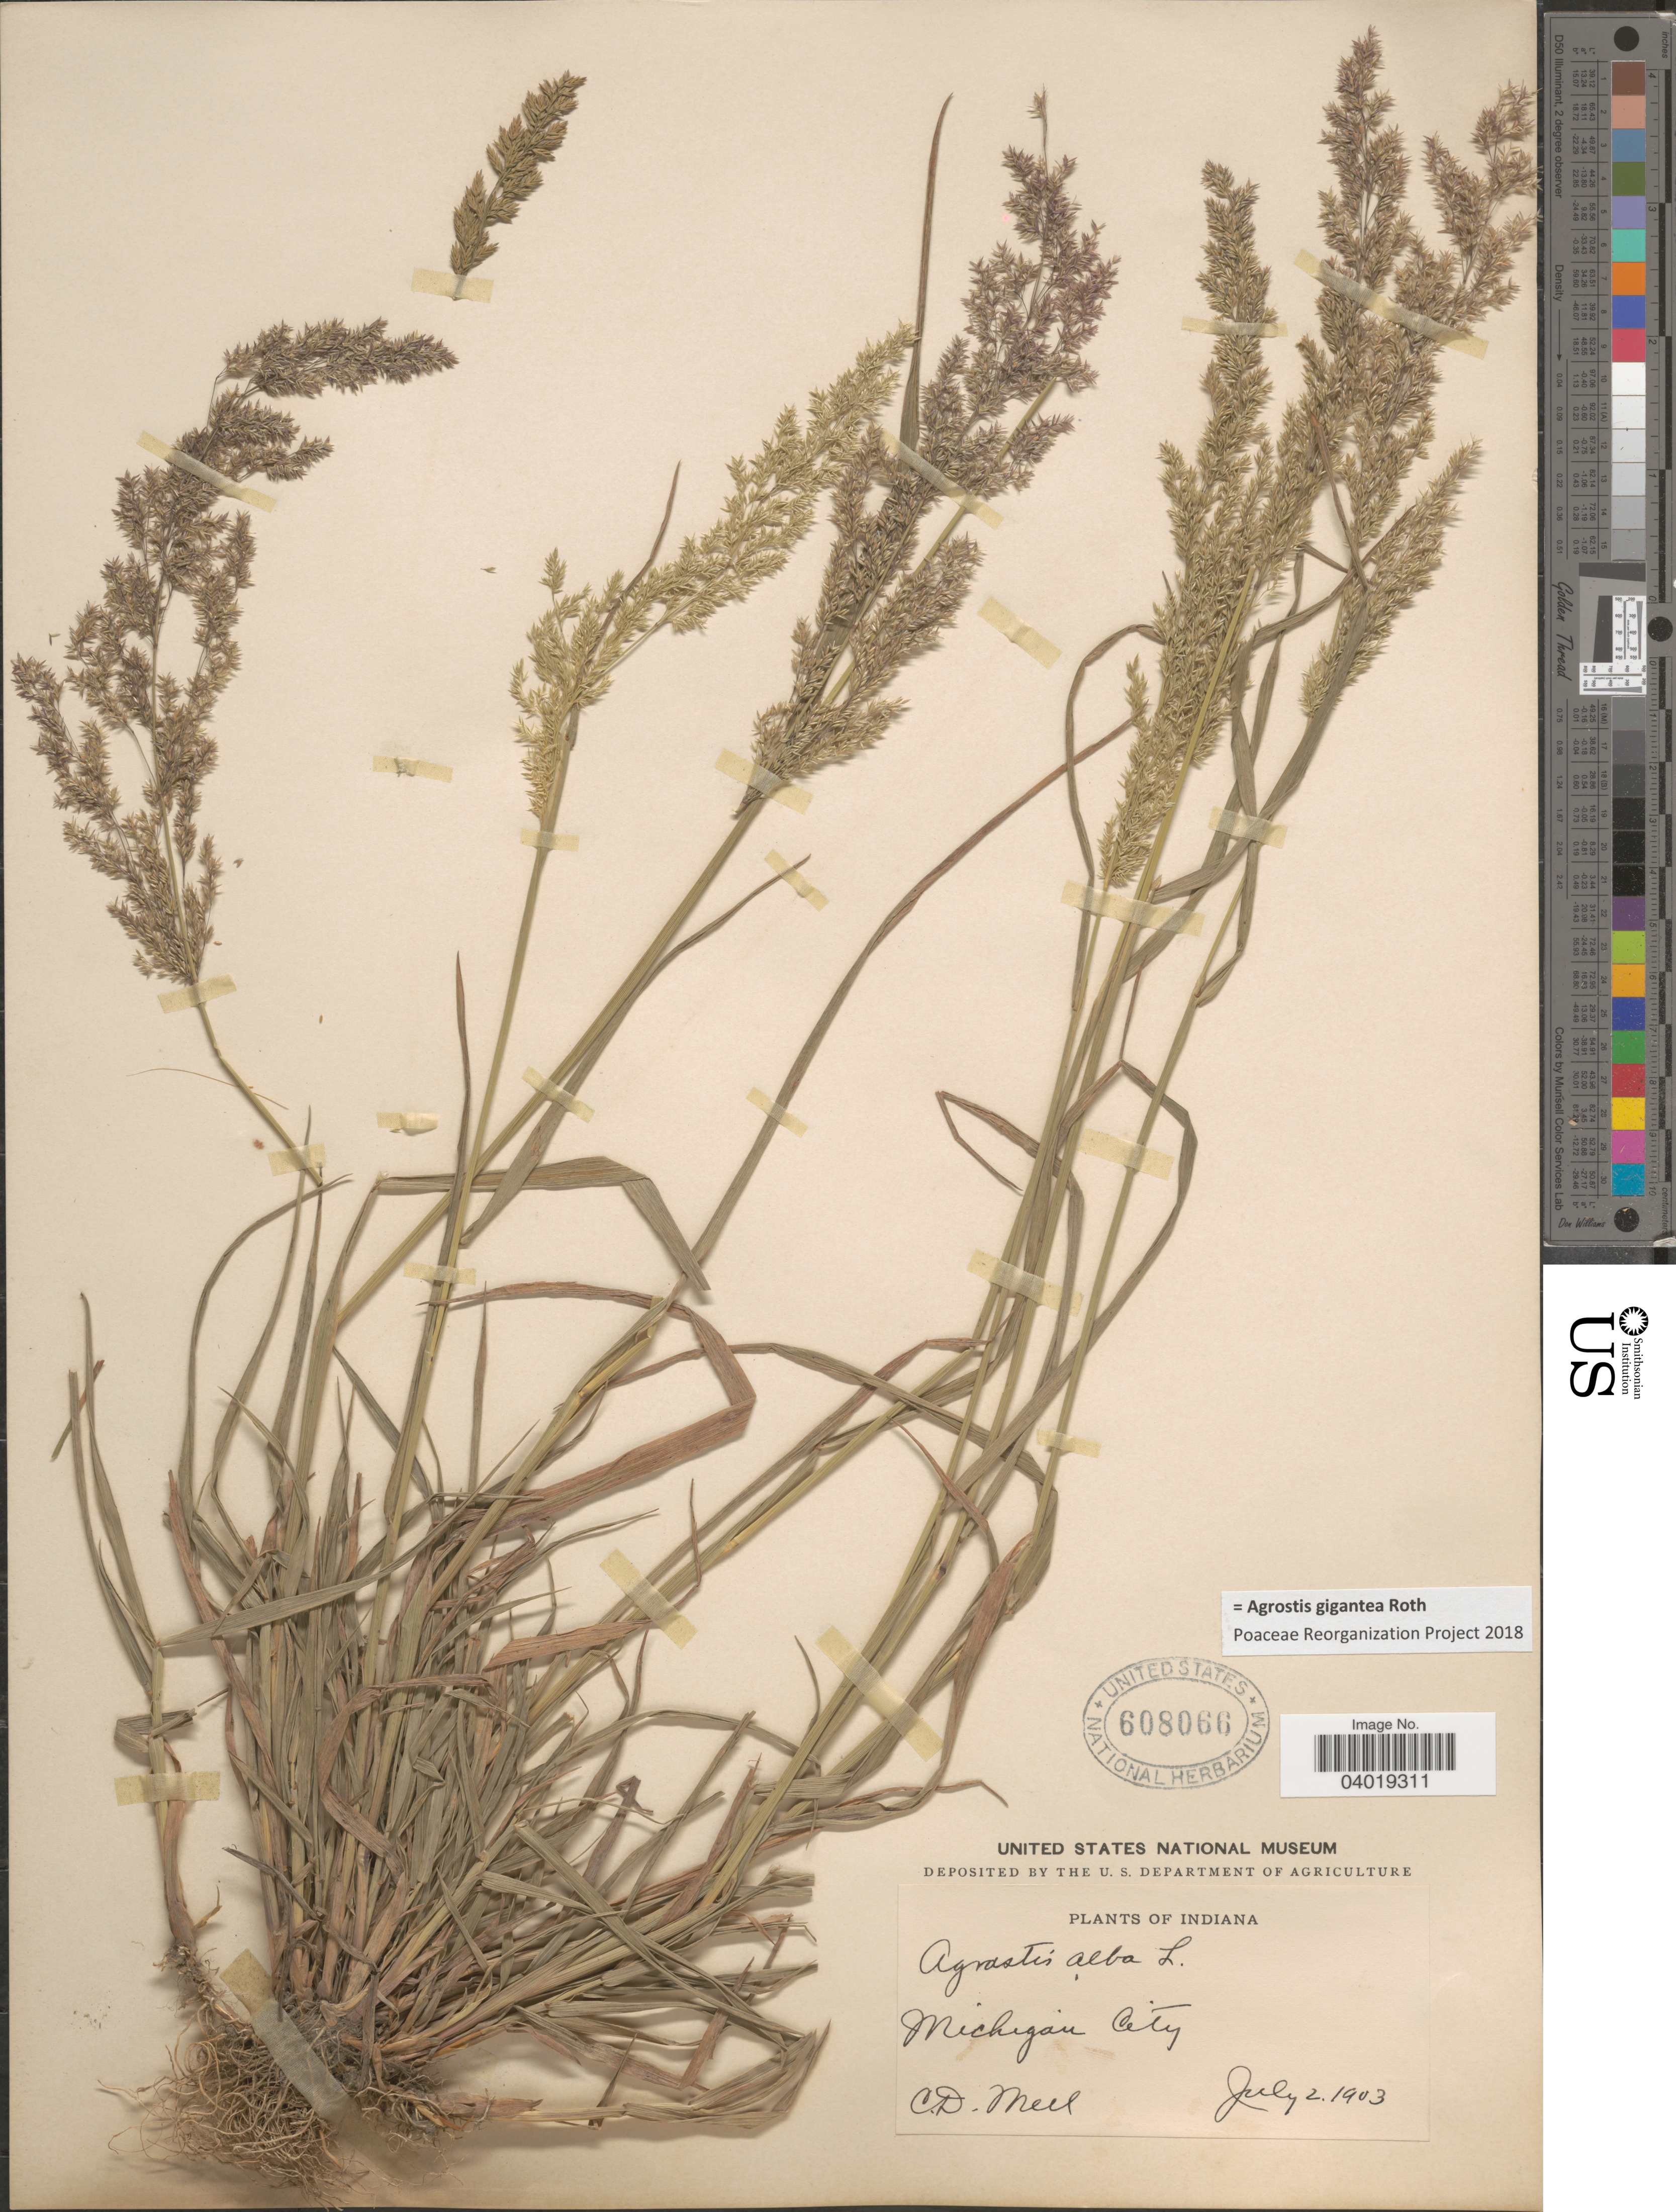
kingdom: Plantae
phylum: Tracheophyta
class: Liliopsida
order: Poales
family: Poaceae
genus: Agrostis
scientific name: Agrostis gigantea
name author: Roth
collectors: C. D. Mell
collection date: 1903-07-02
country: United States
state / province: Indiana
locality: Michigan City.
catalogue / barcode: US 608066